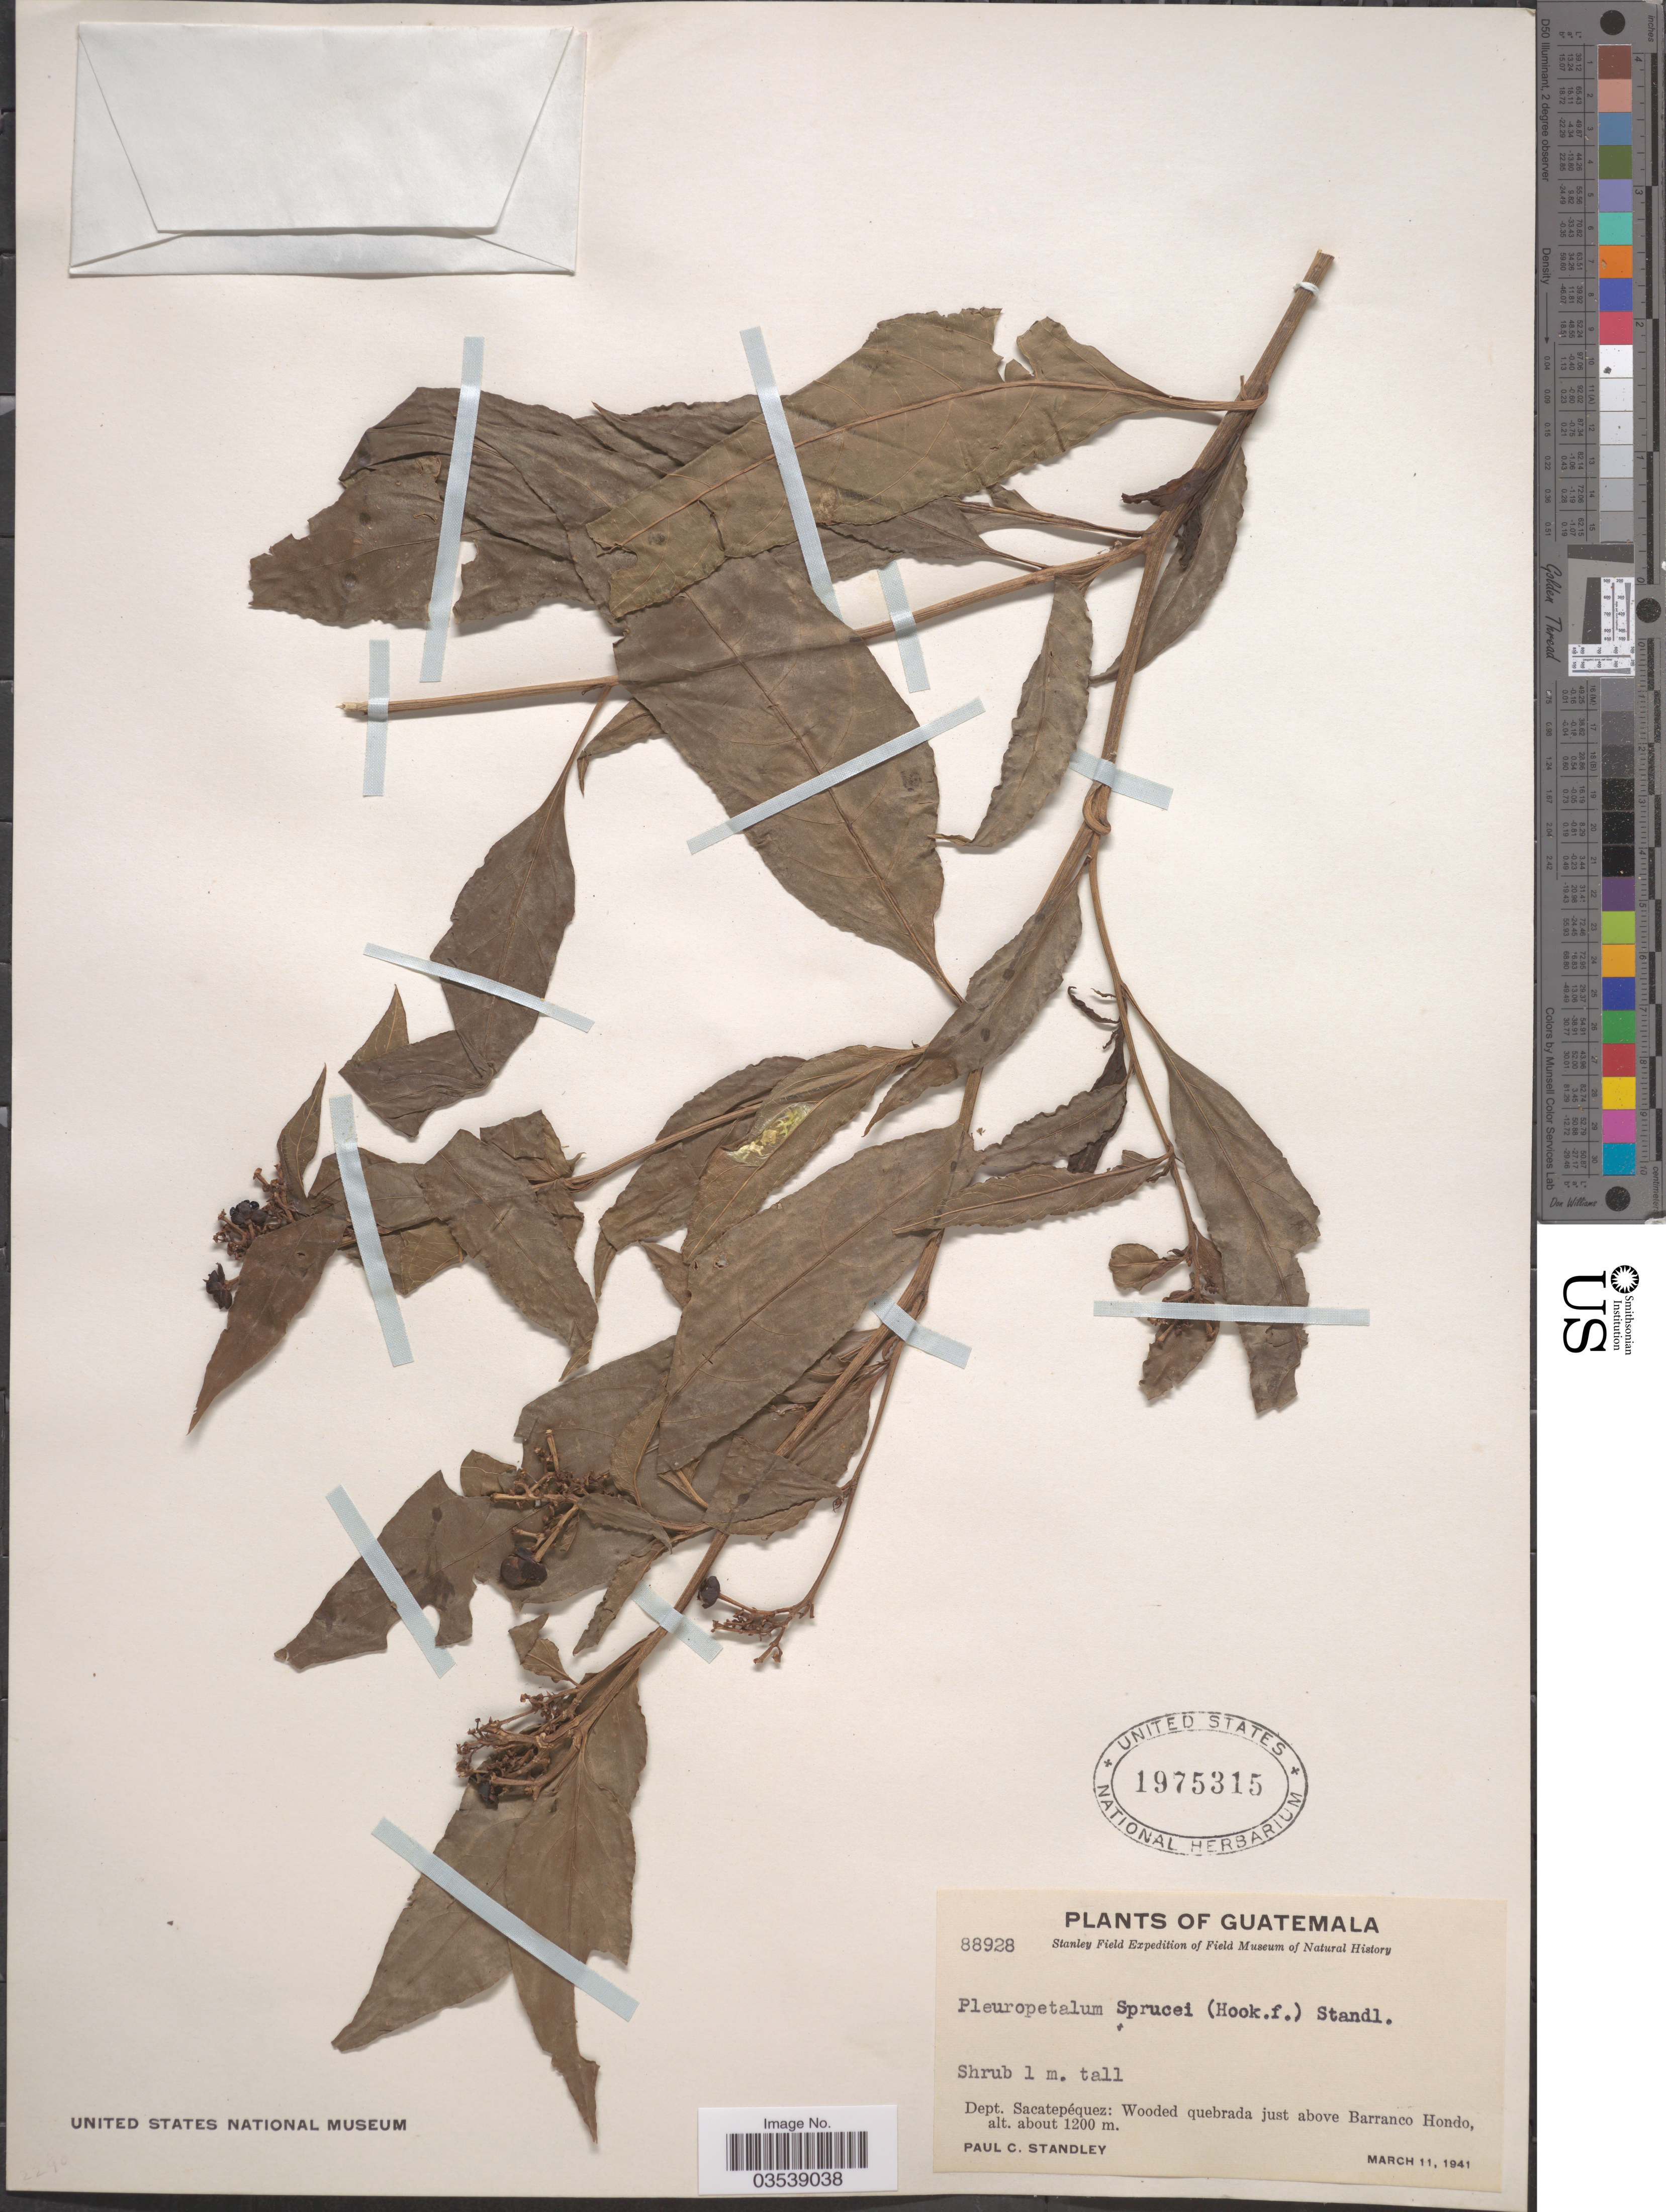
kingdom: Plantae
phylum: Tracheophyta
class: Magnoliopsida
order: Caryophyllales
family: Amaranthaceae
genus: Pleuropetalum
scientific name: Pleuropetalum sprucei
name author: (Hook. f.) Standl.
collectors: P. C. Standley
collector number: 88928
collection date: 1941-03-11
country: Guatemala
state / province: Sacatepéquez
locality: Dept. Sacatepéquez: Wooded quebrada just above Barranco Hondo.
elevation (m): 1200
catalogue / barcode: US 1975315